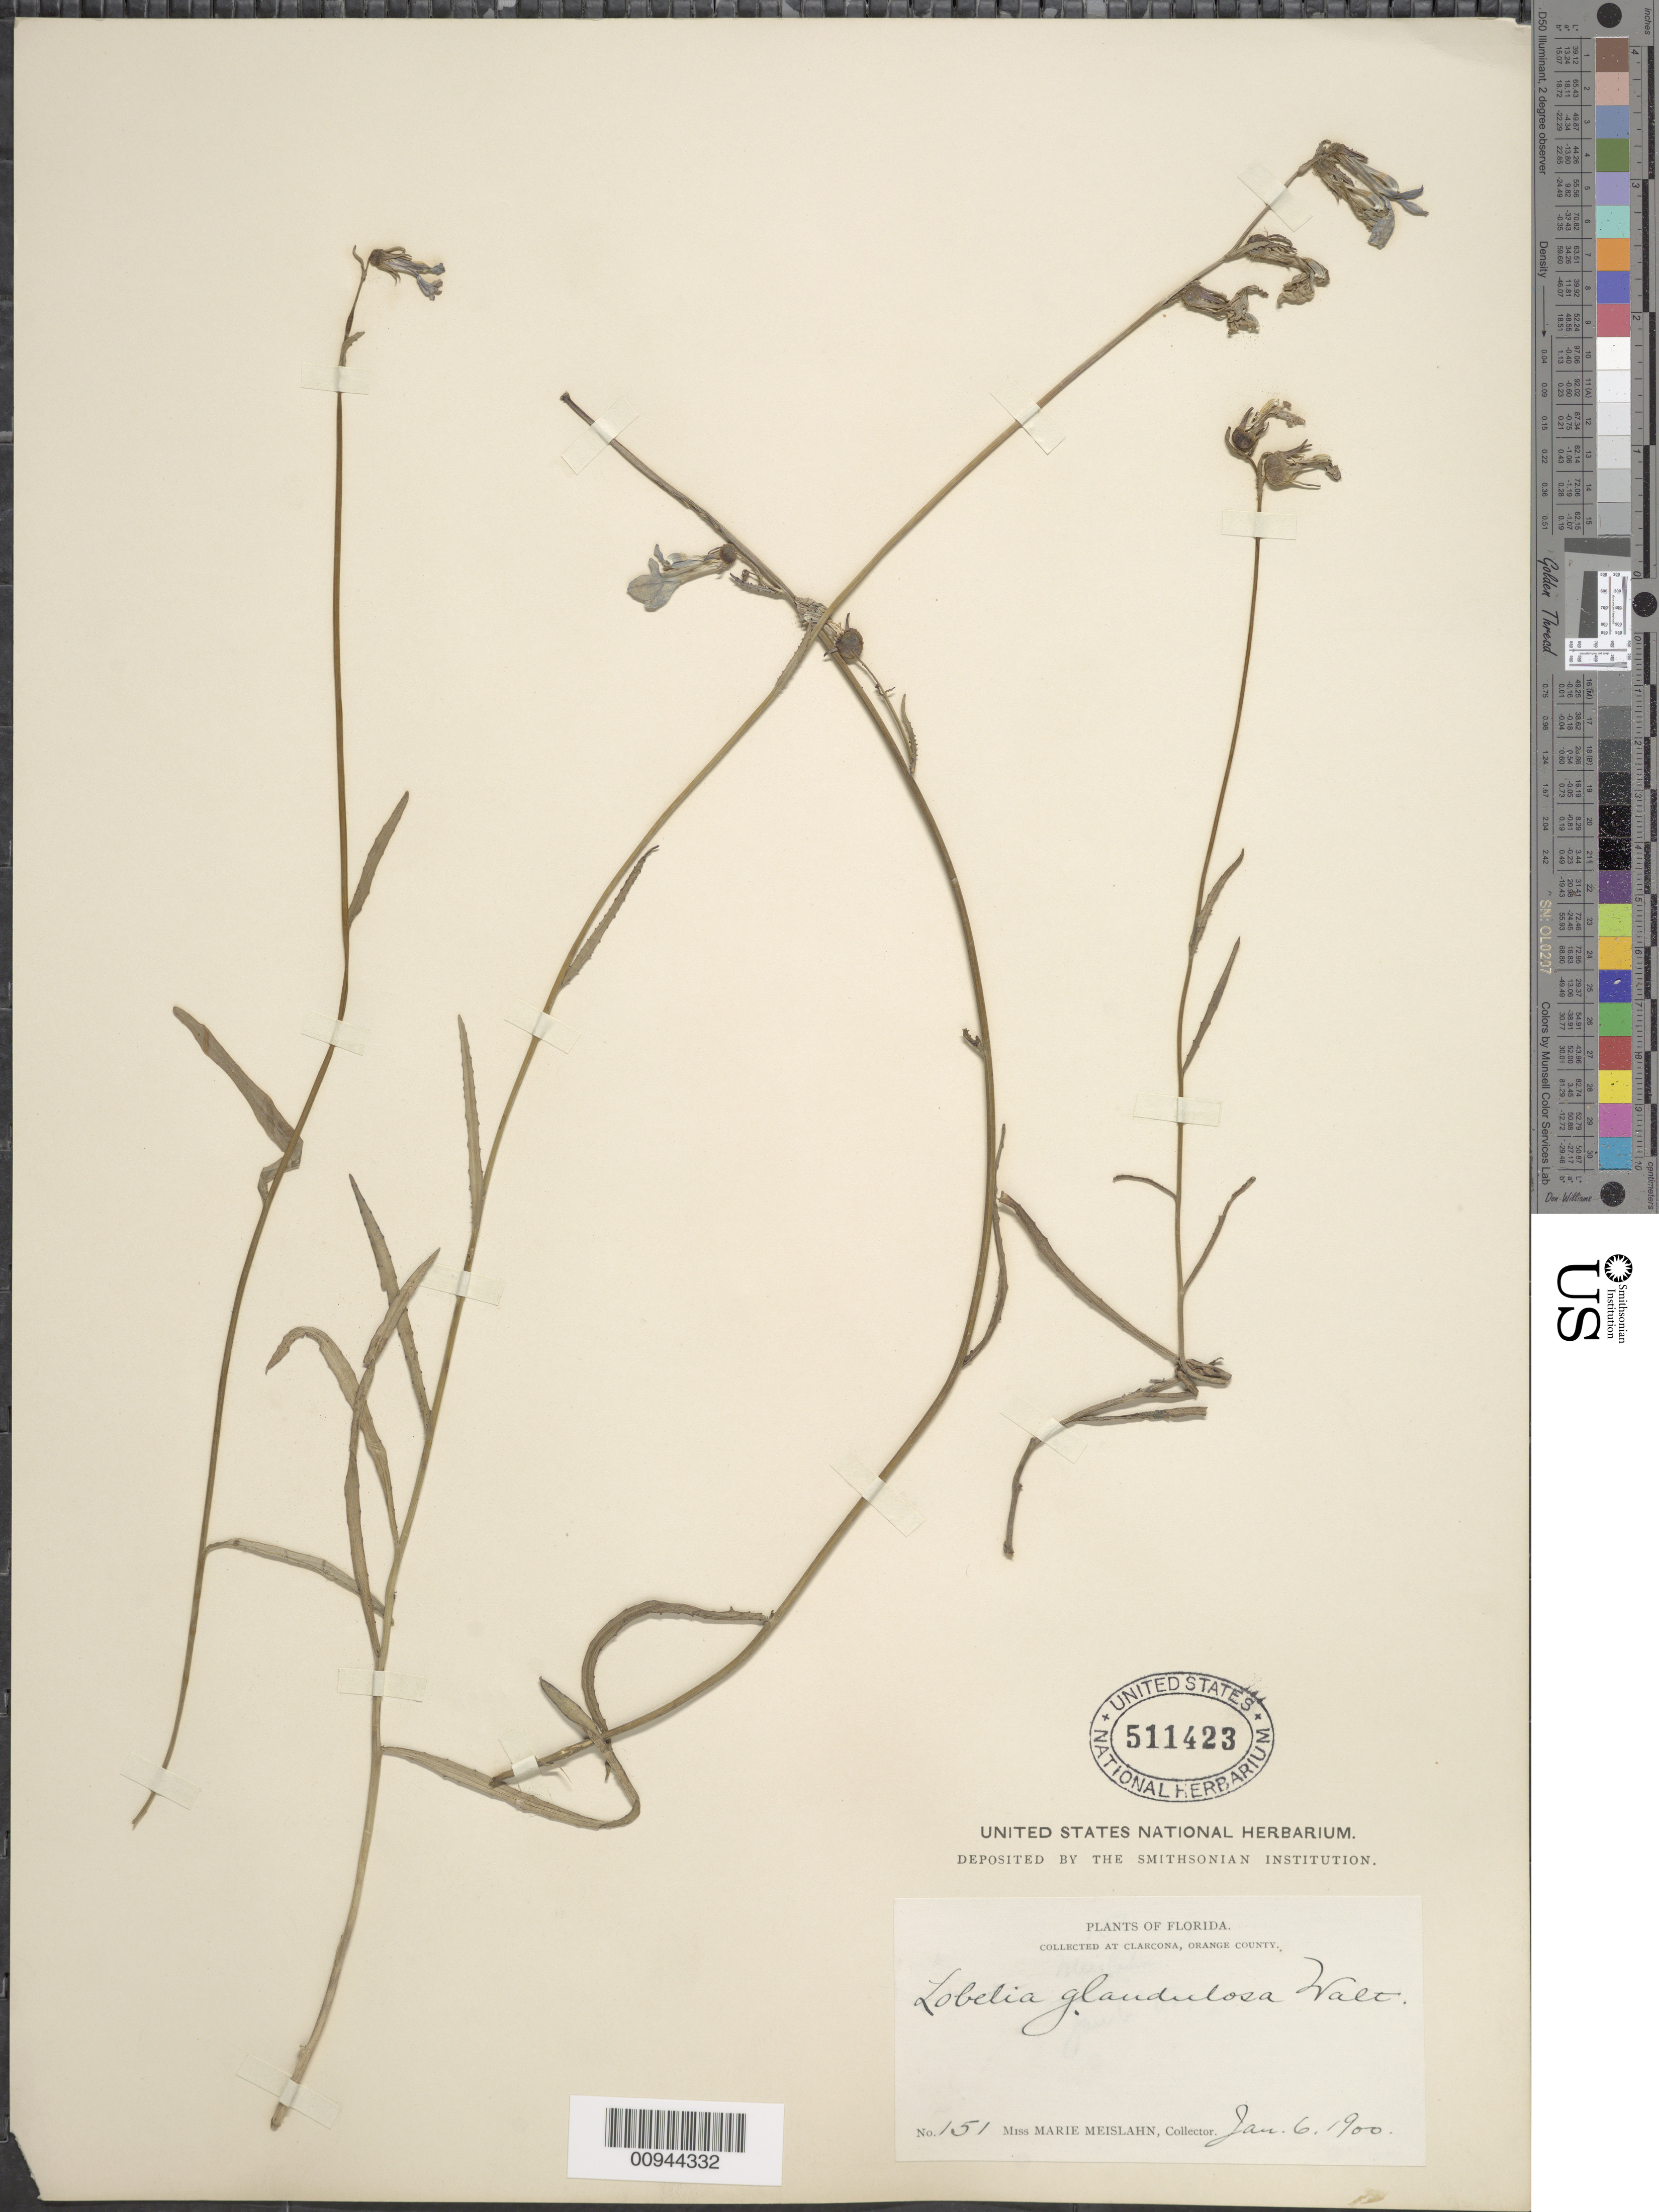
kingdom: Plantae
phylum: Tracheophyta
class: Magnoliopsida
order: Asterales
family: Campanulaceae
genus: Lobelia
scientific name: Lobelia glandulosa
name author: Walter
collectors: M. Meislahn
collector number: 151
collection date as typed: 06 Jan 1900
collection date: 1900-01-06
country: United States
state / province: Florida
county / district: Orange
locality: Clarcona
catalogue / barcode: US 511423